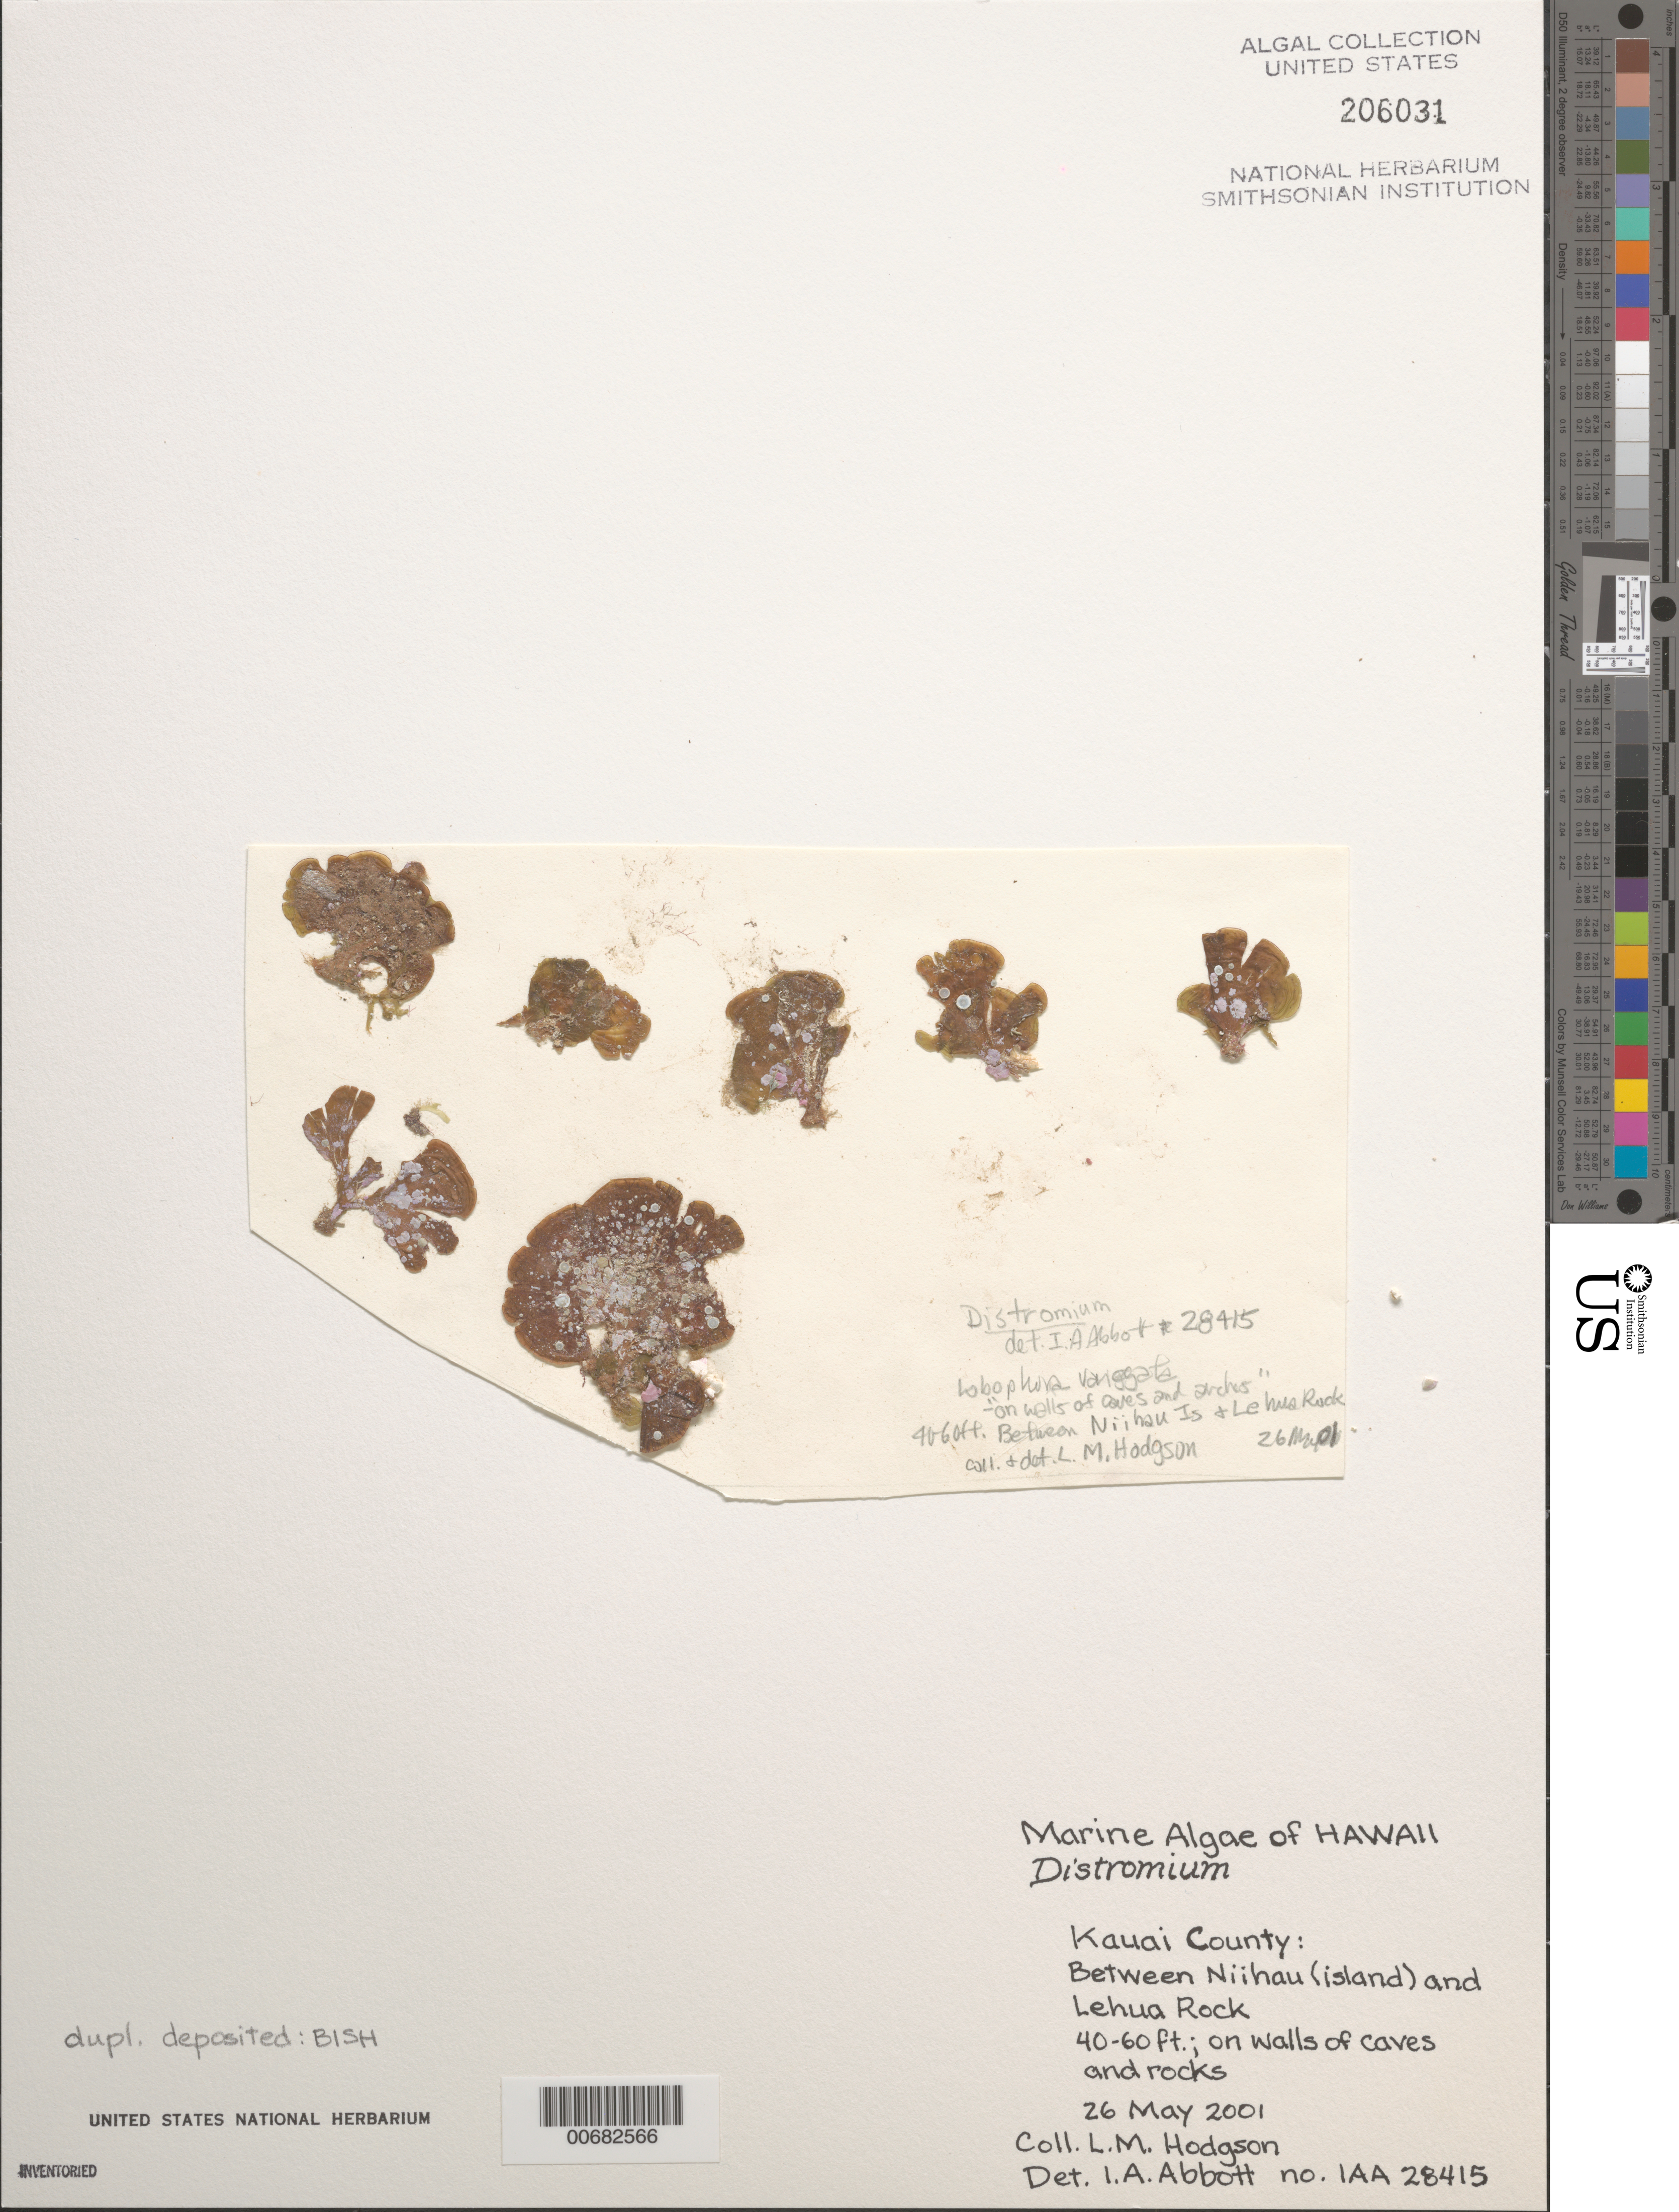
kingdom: Chromista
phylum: Ochrophyta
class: Phaeophyceae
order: Dictyotales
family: Dictyotaceae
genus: Dictyopteris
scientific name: Dictyopteris cokeri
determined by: Abbott, Isabella A.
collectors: L. M. Hodgson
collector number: IAA 28415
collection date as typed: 26 May 2001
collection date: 2001-05-26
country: United States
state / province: Hawaii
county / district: Kauai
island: Ni'ihau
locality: Between Niihau and Lehua Rock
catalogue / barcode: US 206031